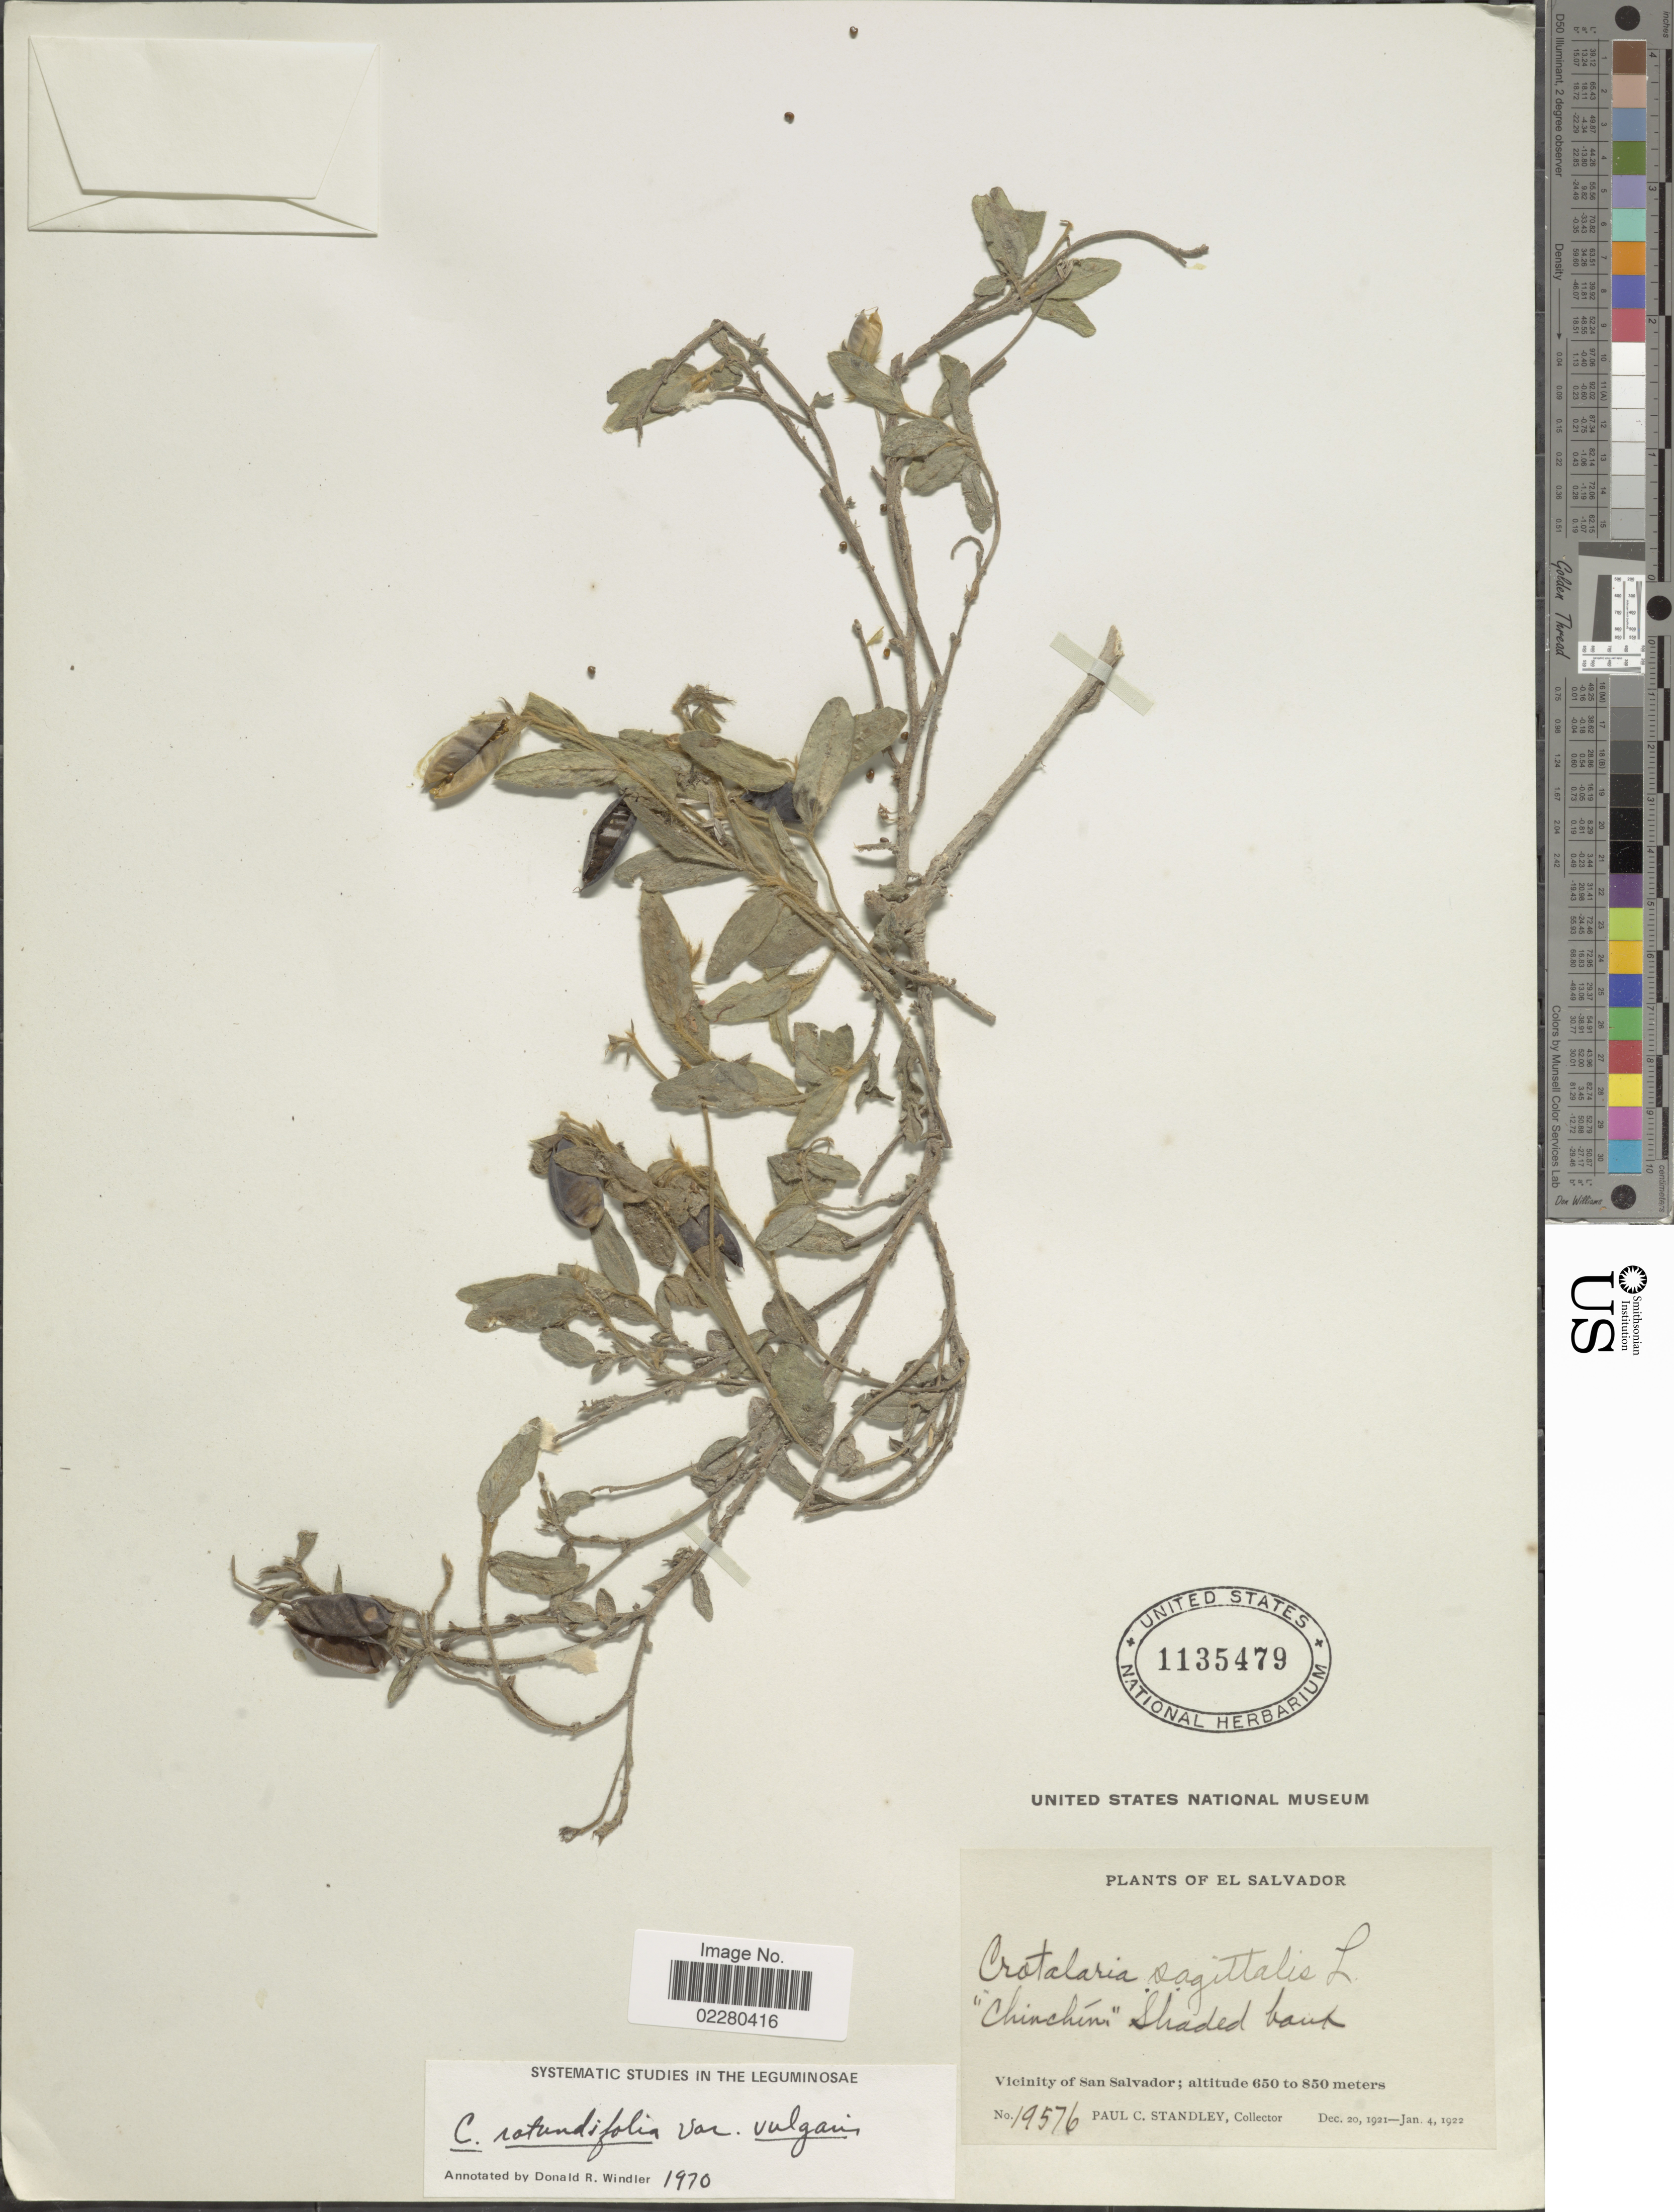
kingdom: Plantae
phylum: Tracheophyta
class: Magnoliopsida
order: Fabales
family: Fabaceae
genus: Crotalaria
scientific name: Crotalaria rotundifolia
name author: Walter ex J.F. Gmel.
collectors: P. C. Standley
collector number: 19576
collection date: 1921-12-20/1922-01-04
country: El Salvador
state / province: San Salvador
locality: Vicinity of San Salvador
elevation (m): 650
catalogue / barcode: US 1135479